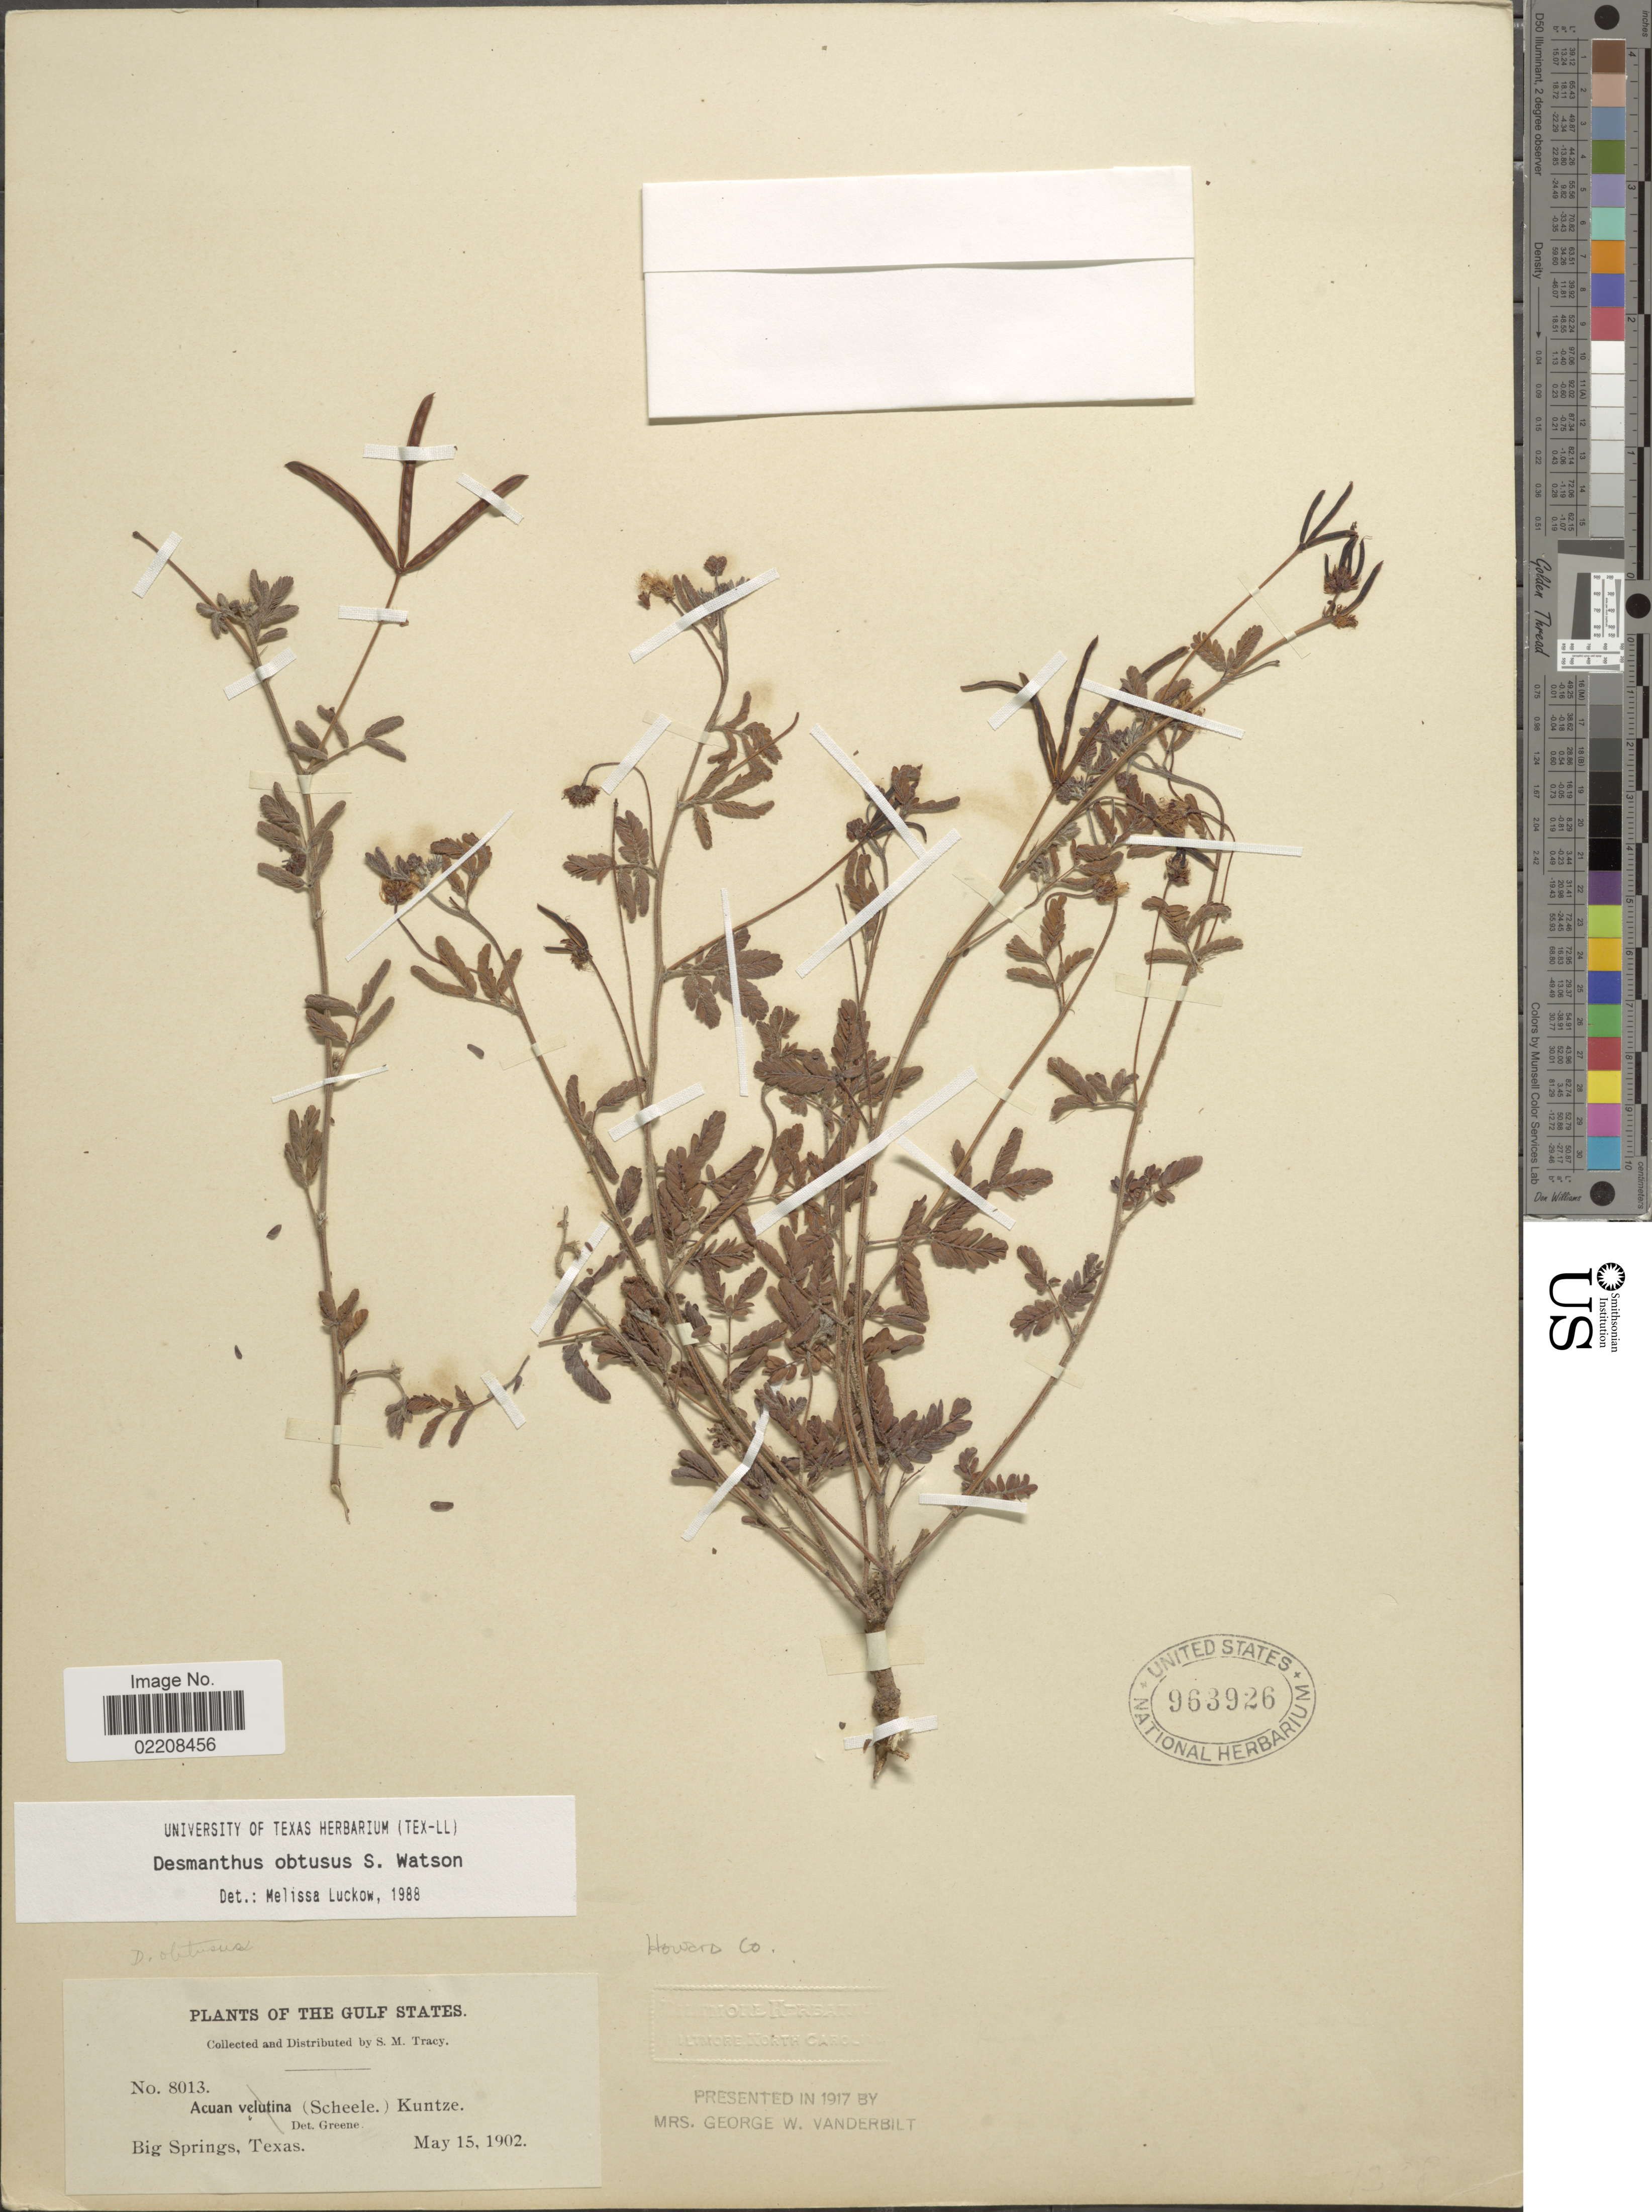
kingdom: Plantae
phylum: Tracheophyta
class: Magnoliopsida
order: Fabales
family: Fabaceae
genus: Desmanthus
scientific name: Desmanthus obtusus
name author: S. Watson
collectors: S. M. Tracy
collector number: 8013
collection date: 1902-05-15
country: United States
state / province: Texas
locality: Gulf States. Big Springs, Texas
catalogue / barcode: US 963926